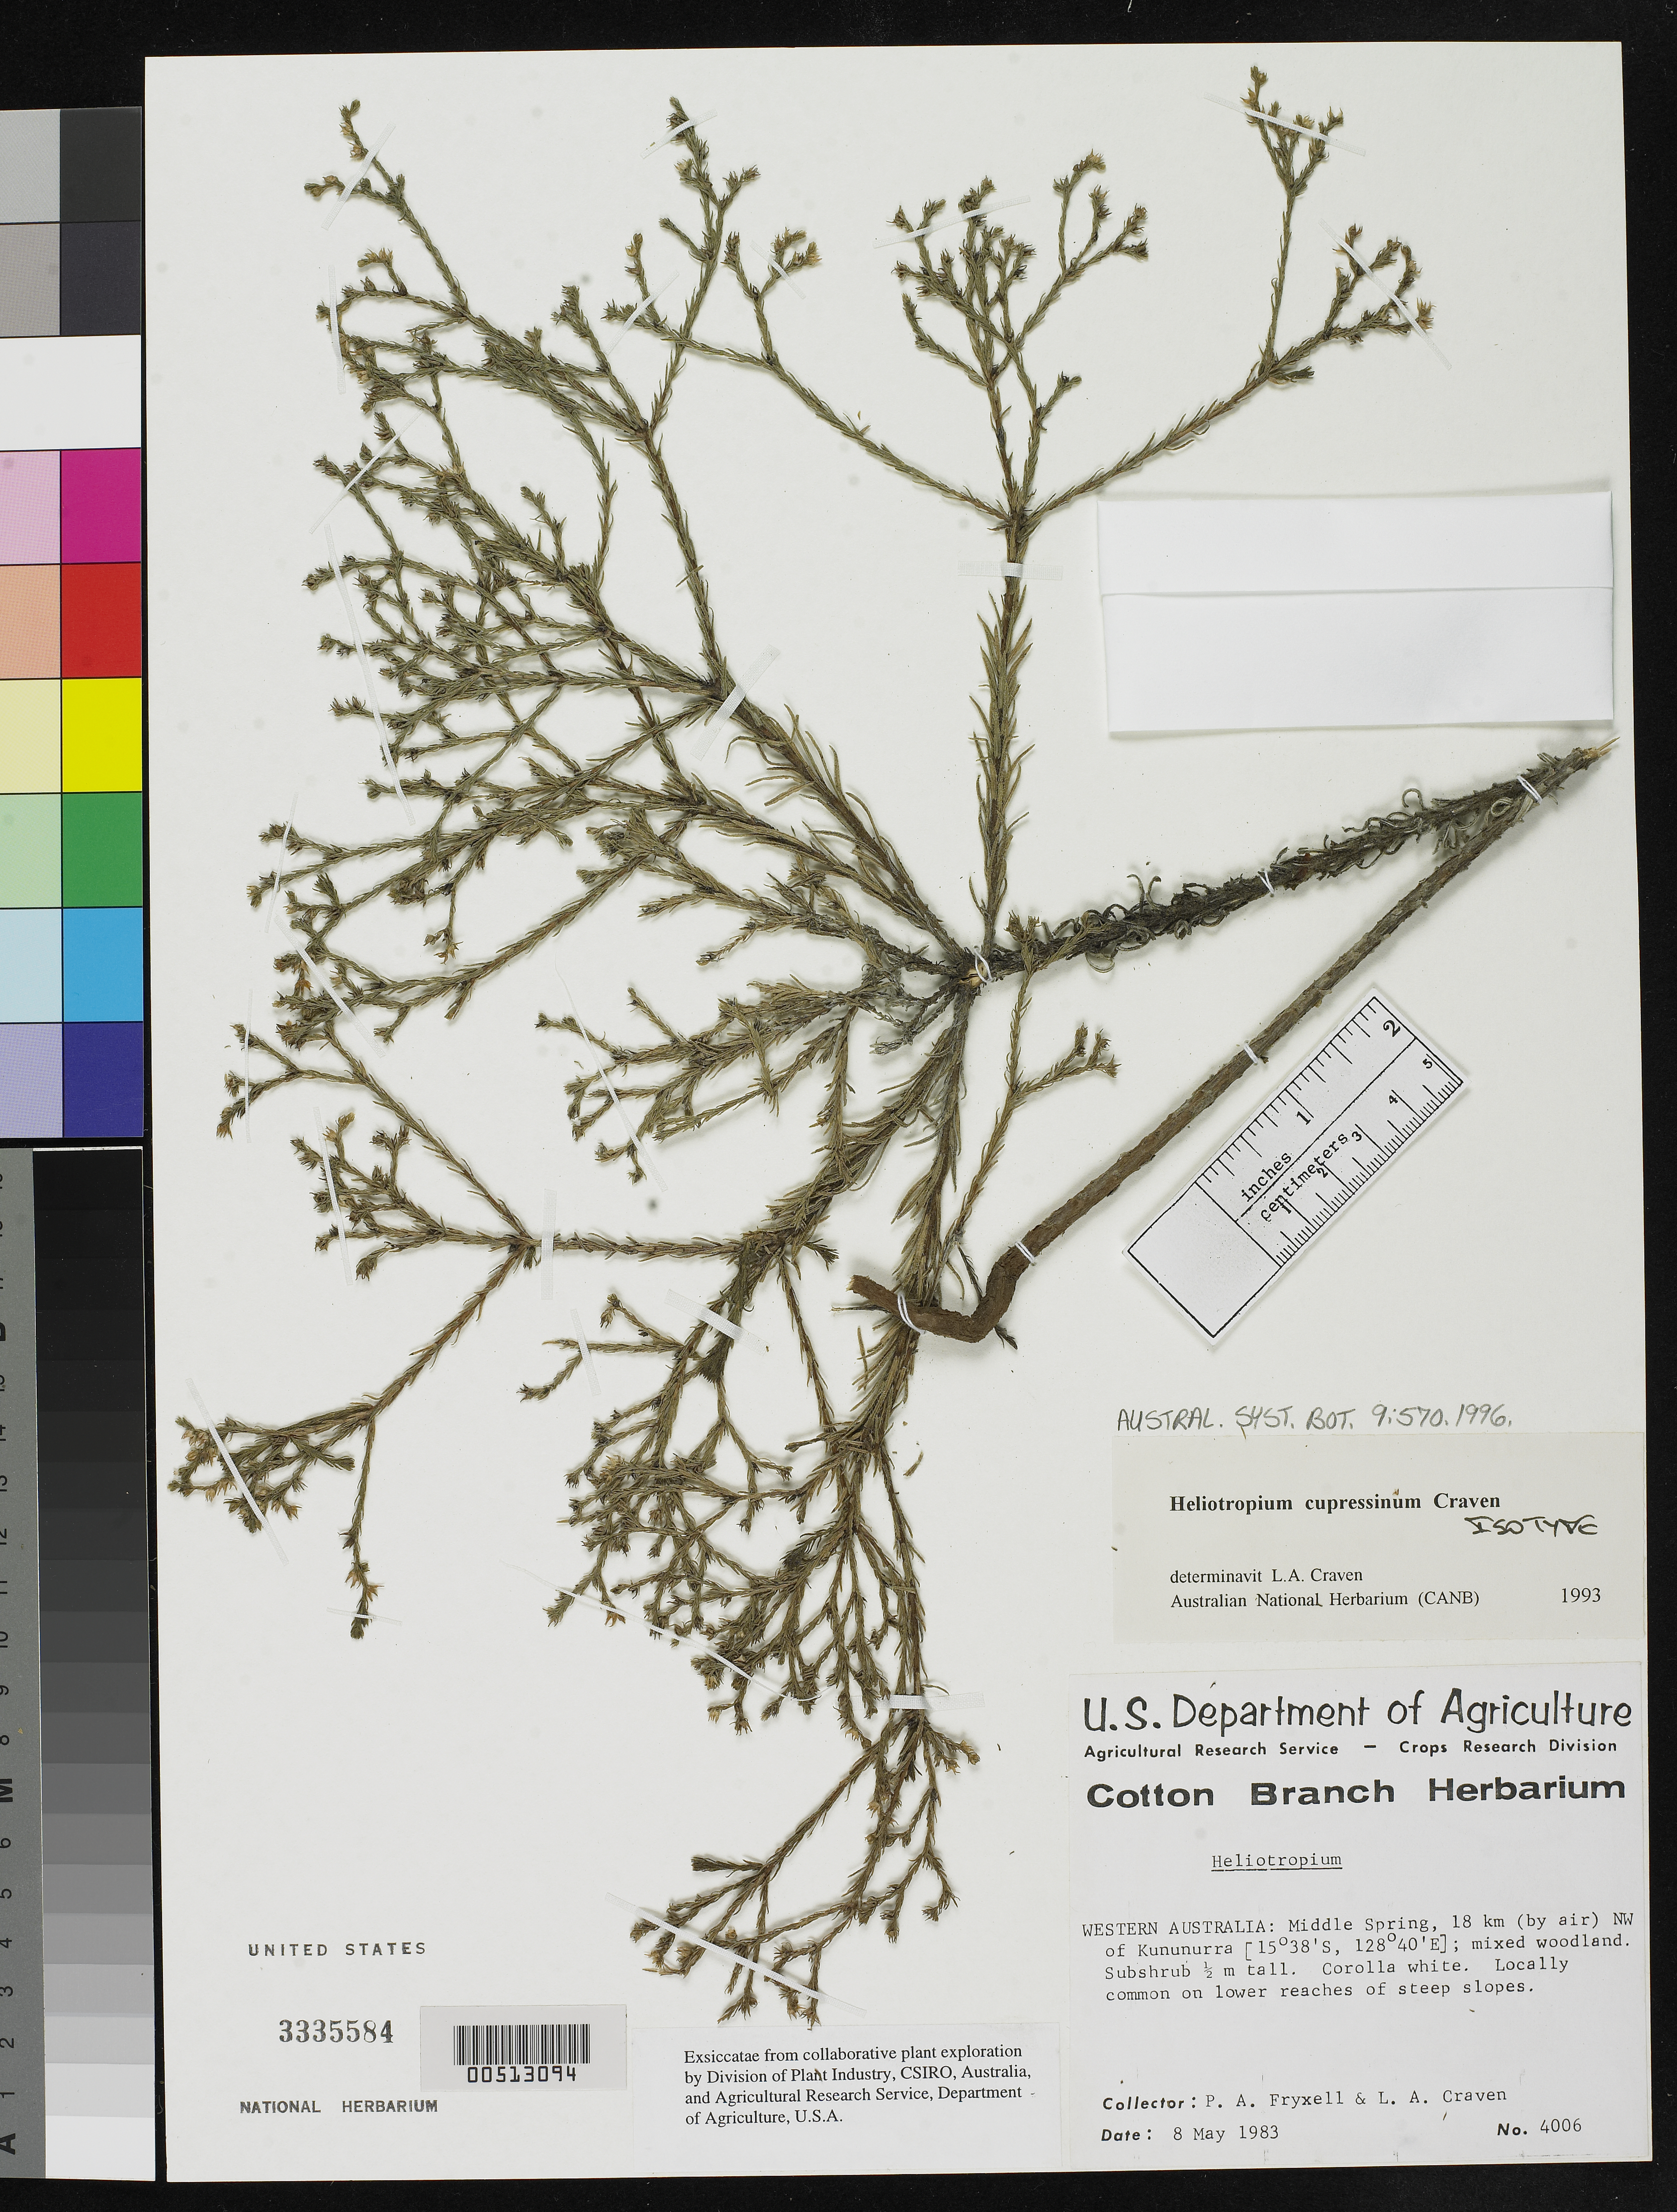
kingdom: Plantae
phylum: Tracheophyta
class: Magnoliopsida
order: Boraginales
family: Heliotropiaceae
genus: Heliotropium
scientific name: Heliotropium cupressinum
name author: Craven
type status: Isotype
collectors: P. A. Fryxell & L. A. Craven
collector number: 4006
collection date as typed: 08 May 1983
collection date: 1983-05-08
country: Australia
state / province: Western Australia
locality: Middle Spring, 18 km by air NW of Kununurra.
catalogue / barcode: US 3335584